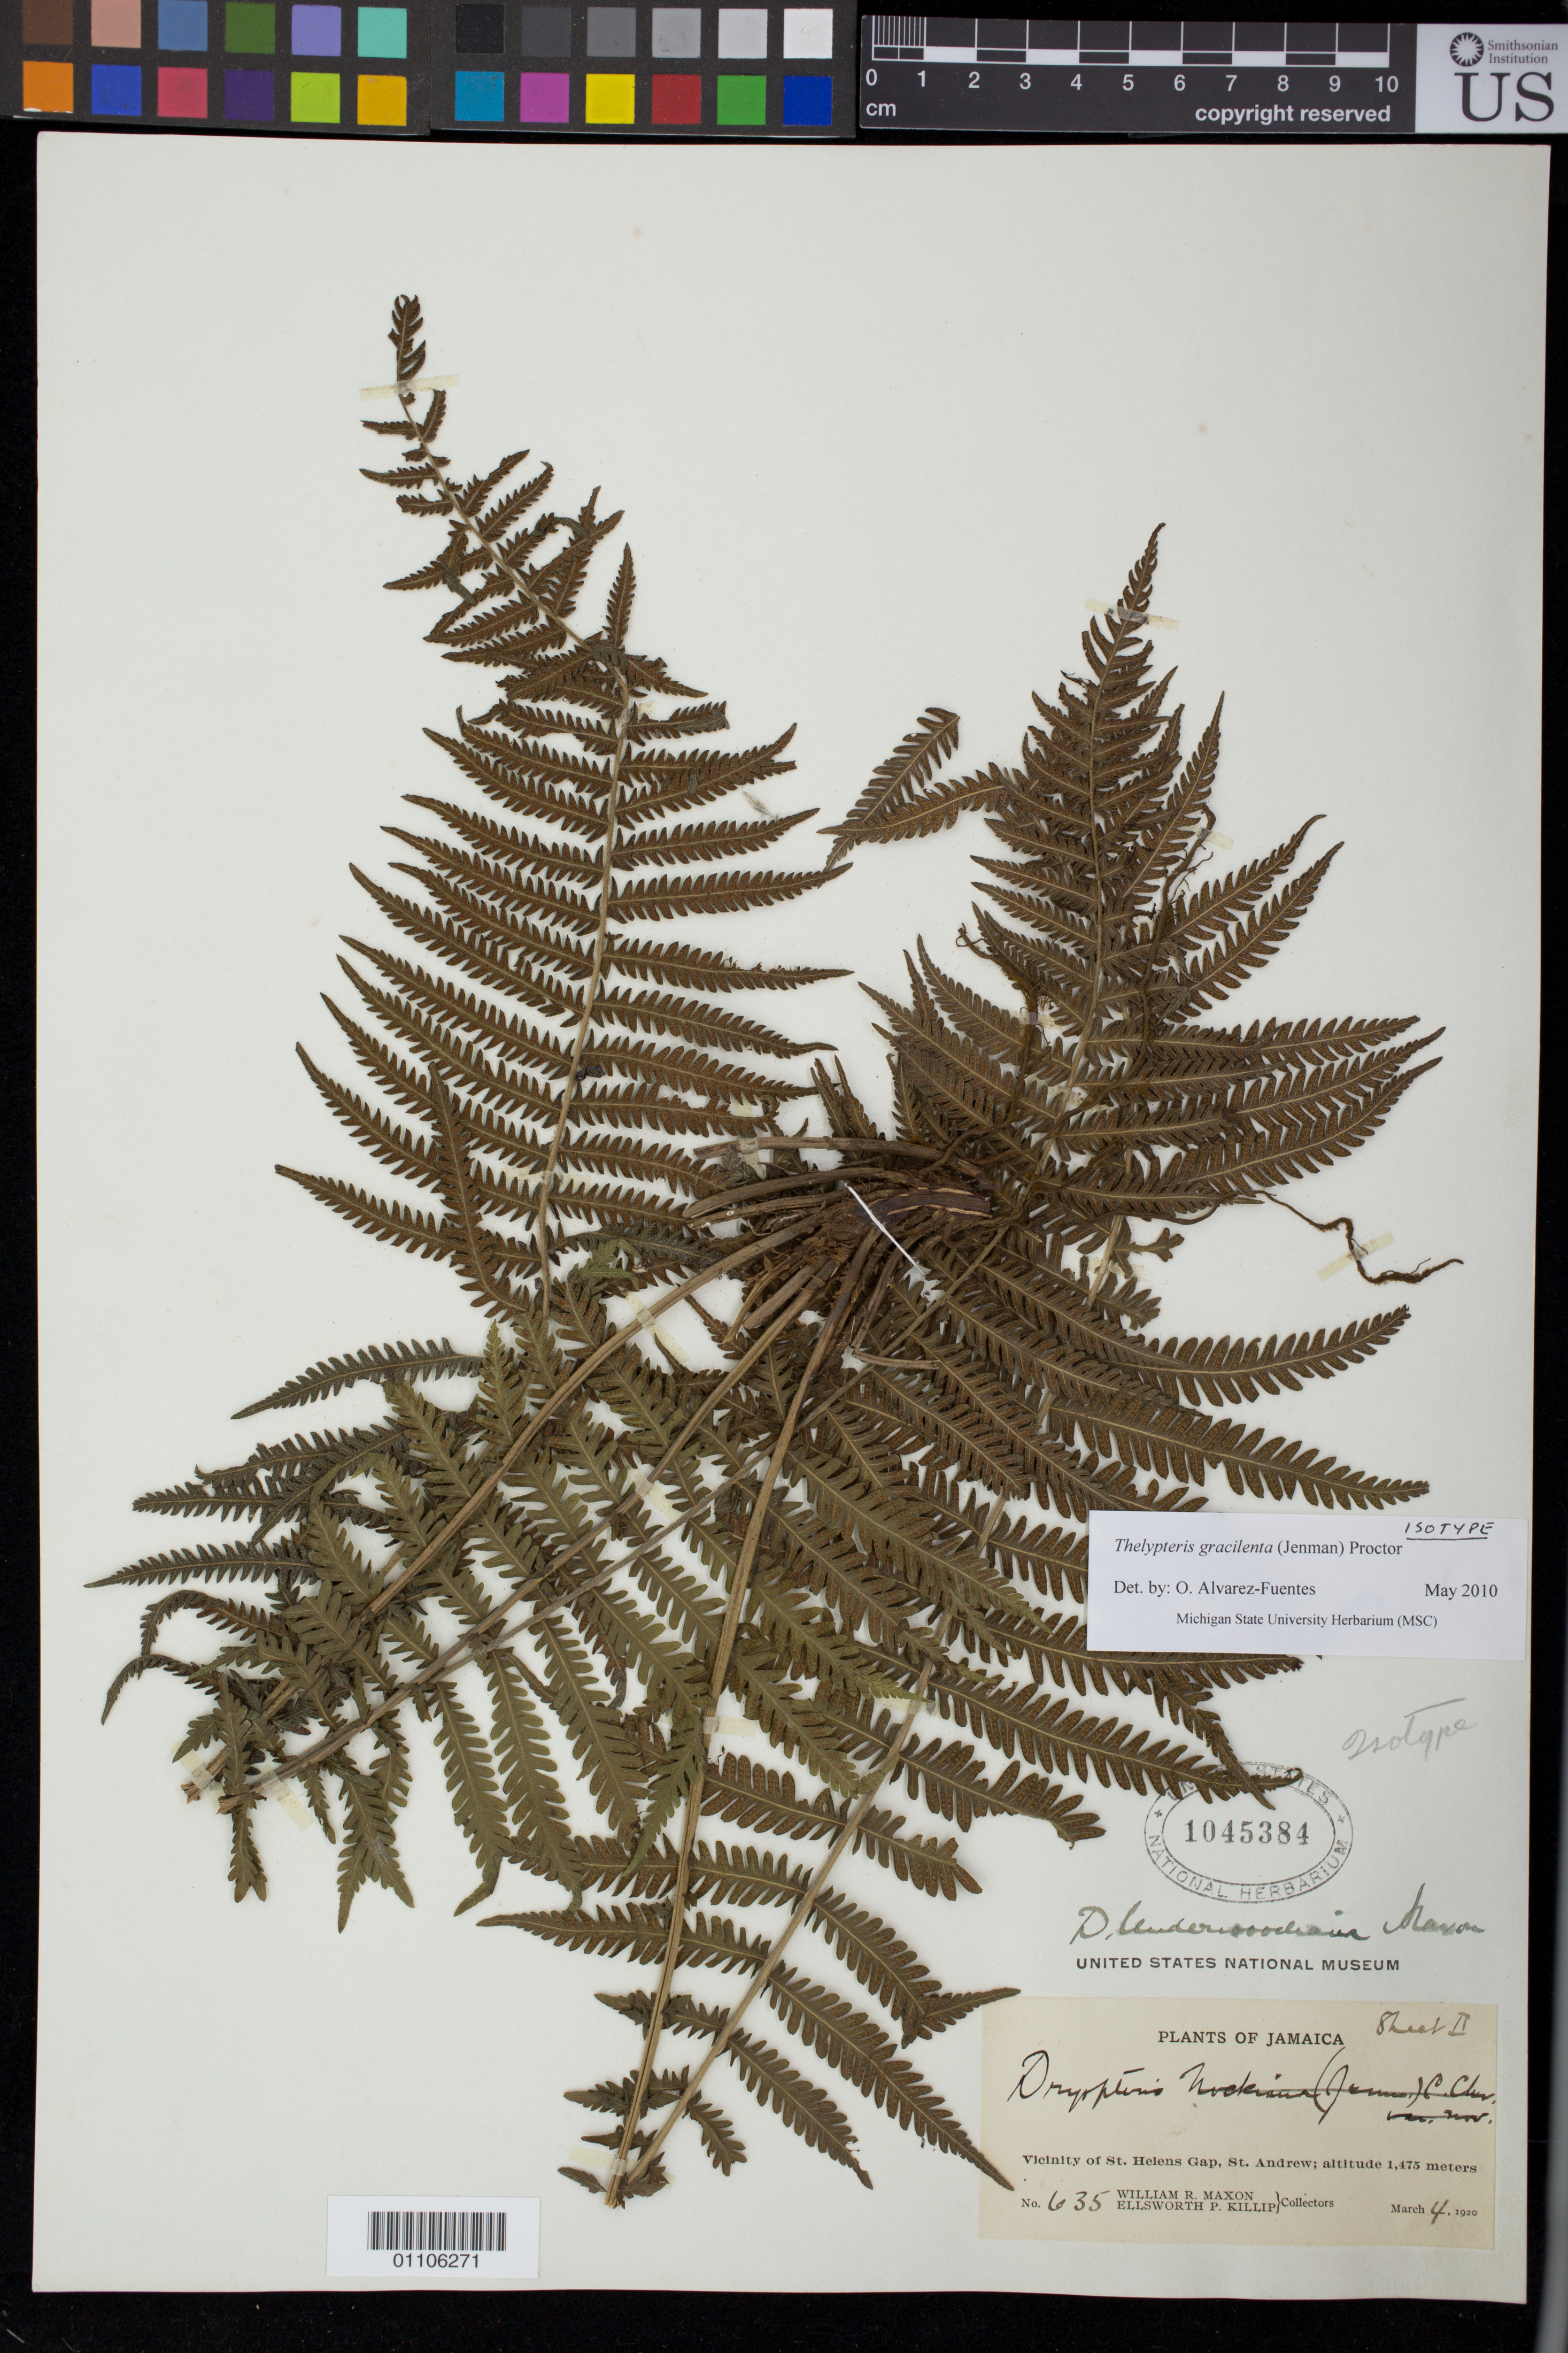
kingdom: Plantae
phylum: Tracheophyta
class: Polypodiopsida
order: Polypodiales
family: Dryopteridaceae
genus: Dryopteris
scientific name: Dryopteris underwoodiana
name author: Maxon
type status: Isotype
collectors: W. R. Maxon & E. P. Killip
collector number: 635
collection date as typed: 04 Mar 1920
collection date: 1920-03-04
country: Jamaica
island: Greater Antilles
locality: Vicinity of St. Helen's Gap, St. Andrews.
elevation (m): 1475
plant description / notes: Annotated as "Sheet II" but protologue explicitly cites (only) USNH 1045385 as "Type".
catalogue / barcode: US 1045384